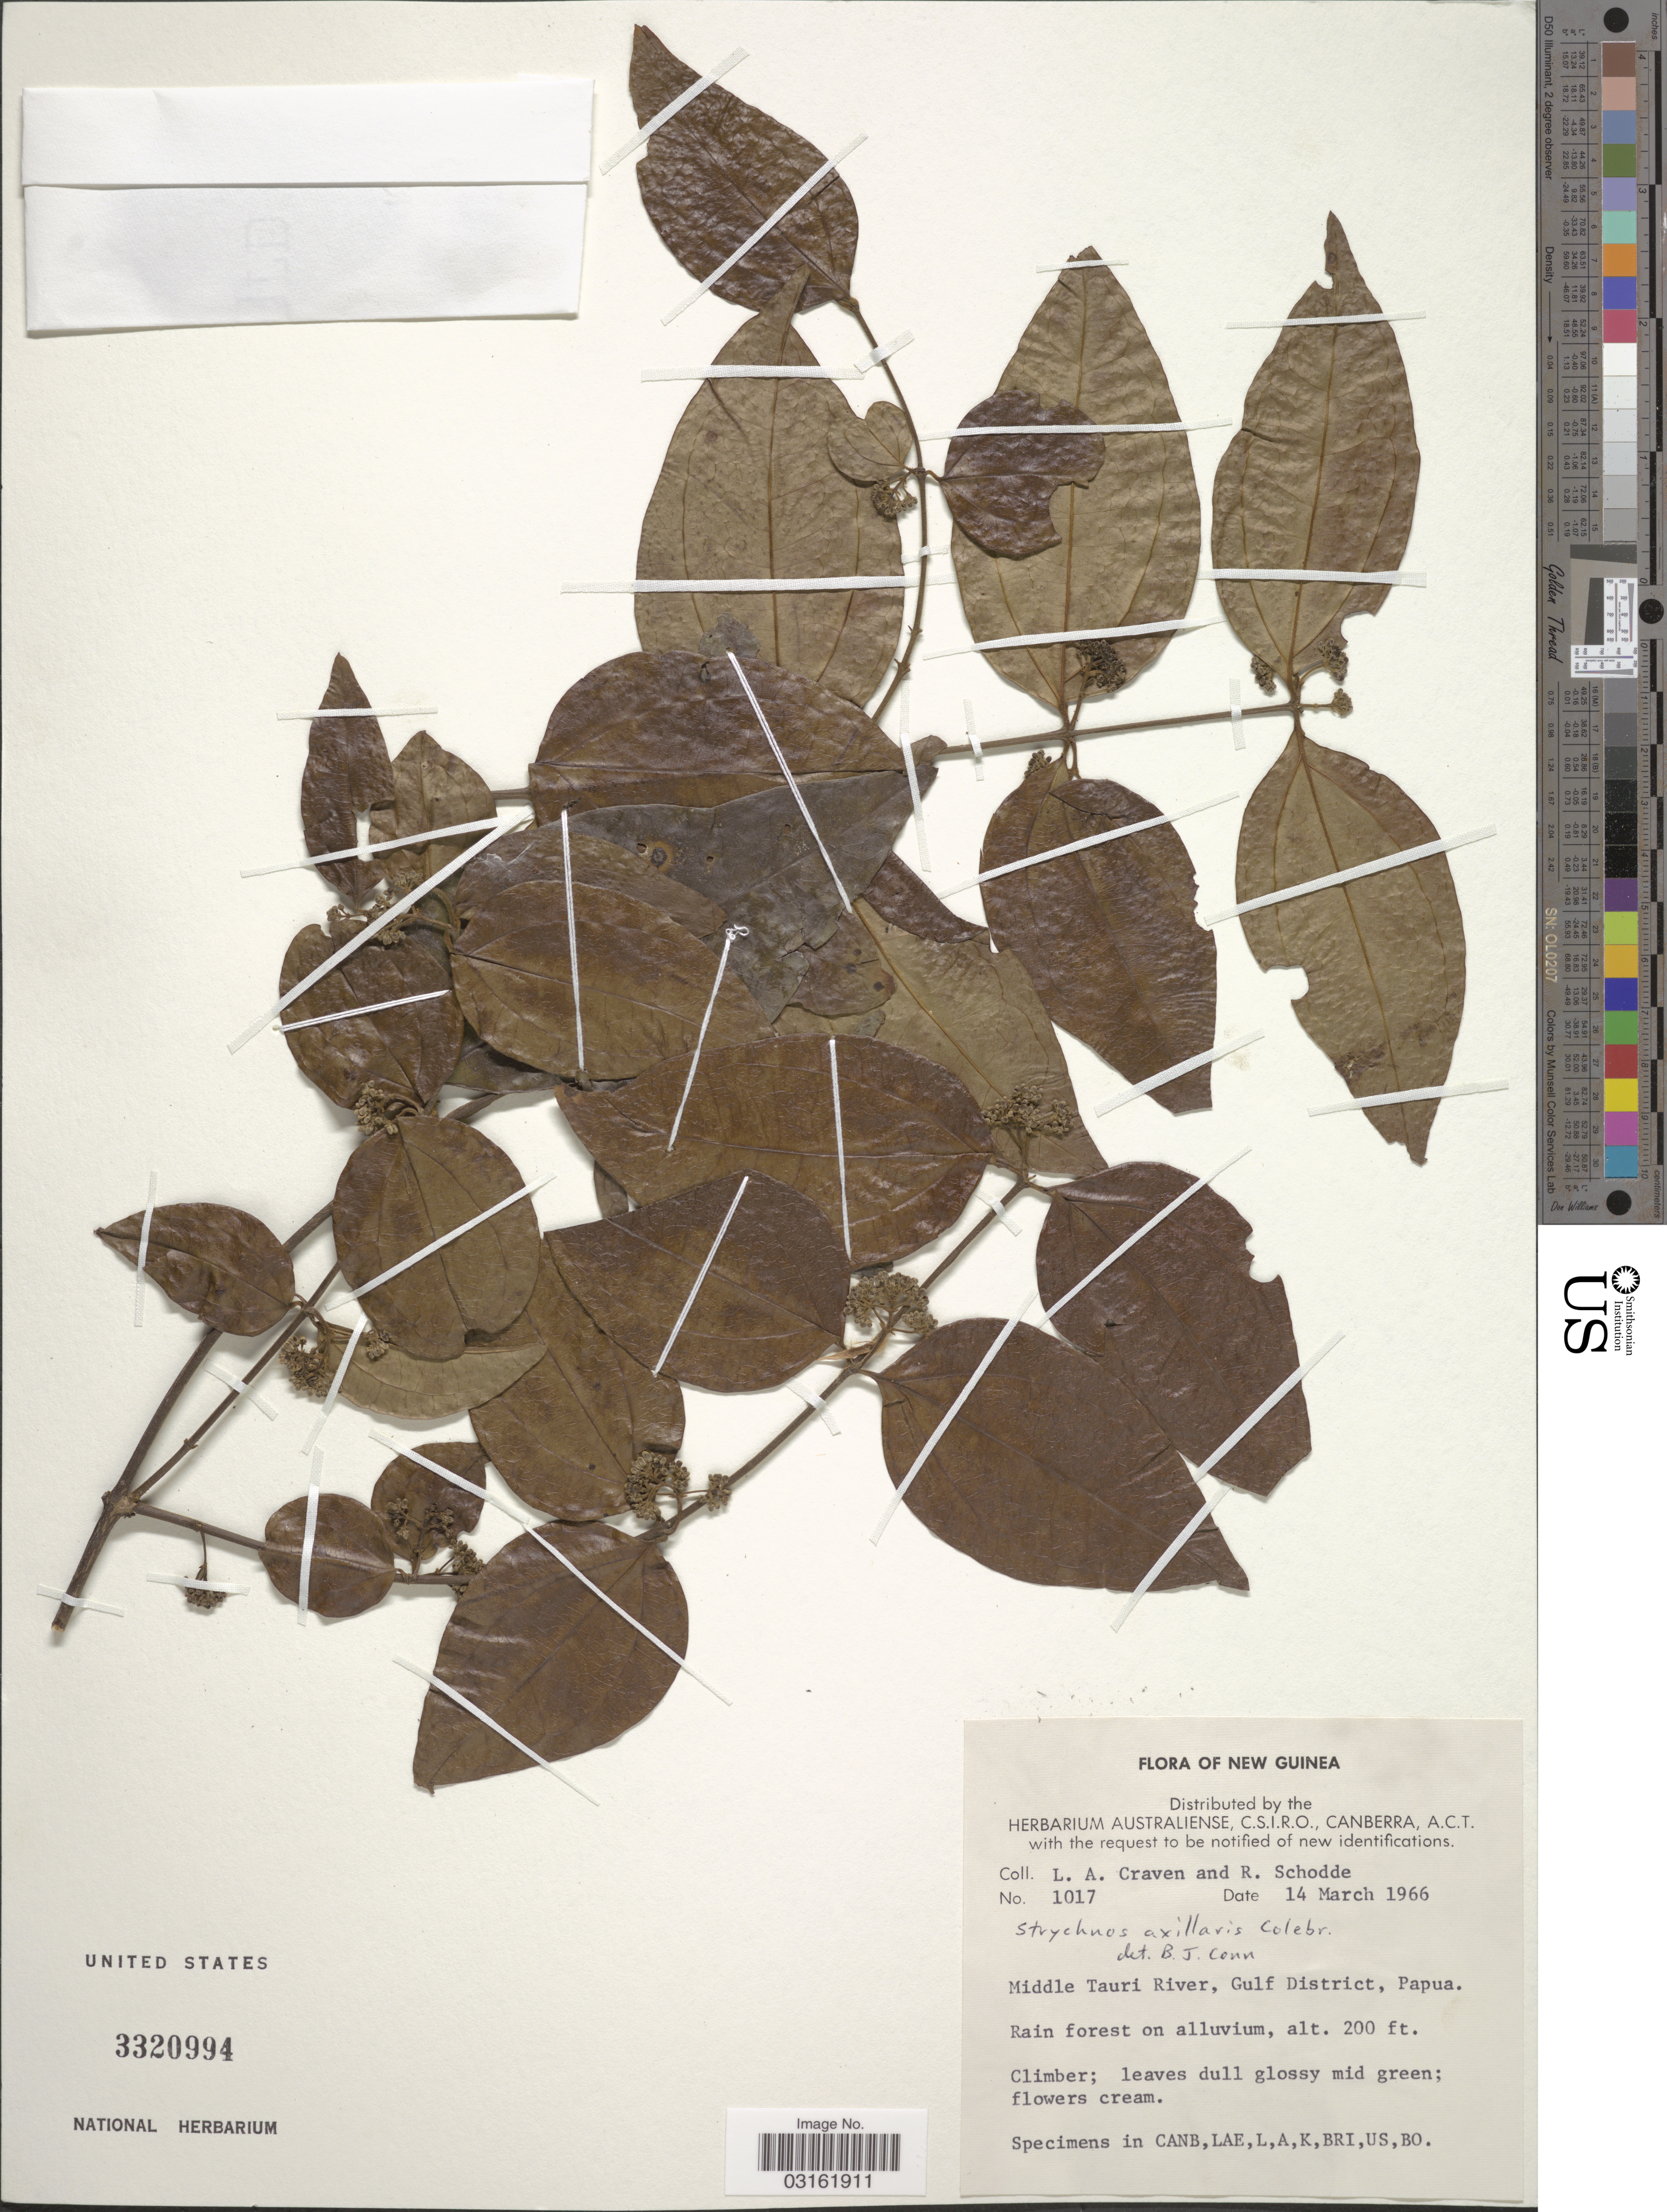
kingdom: Plantae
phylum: Tracheophyta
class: Magnoliopsida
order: Gentianales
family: Loganiaceae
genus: Strychnos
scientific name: Strychnos axillaris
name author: Colebr.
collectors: L. A. Craven & R. Schodde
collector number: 1017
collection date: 1966-03-14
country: Papua New Guinea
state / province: Gulf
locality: New Guinea. Middle Tauri River, Gulf District, Papua.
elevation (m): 61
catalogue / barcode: US 3320994